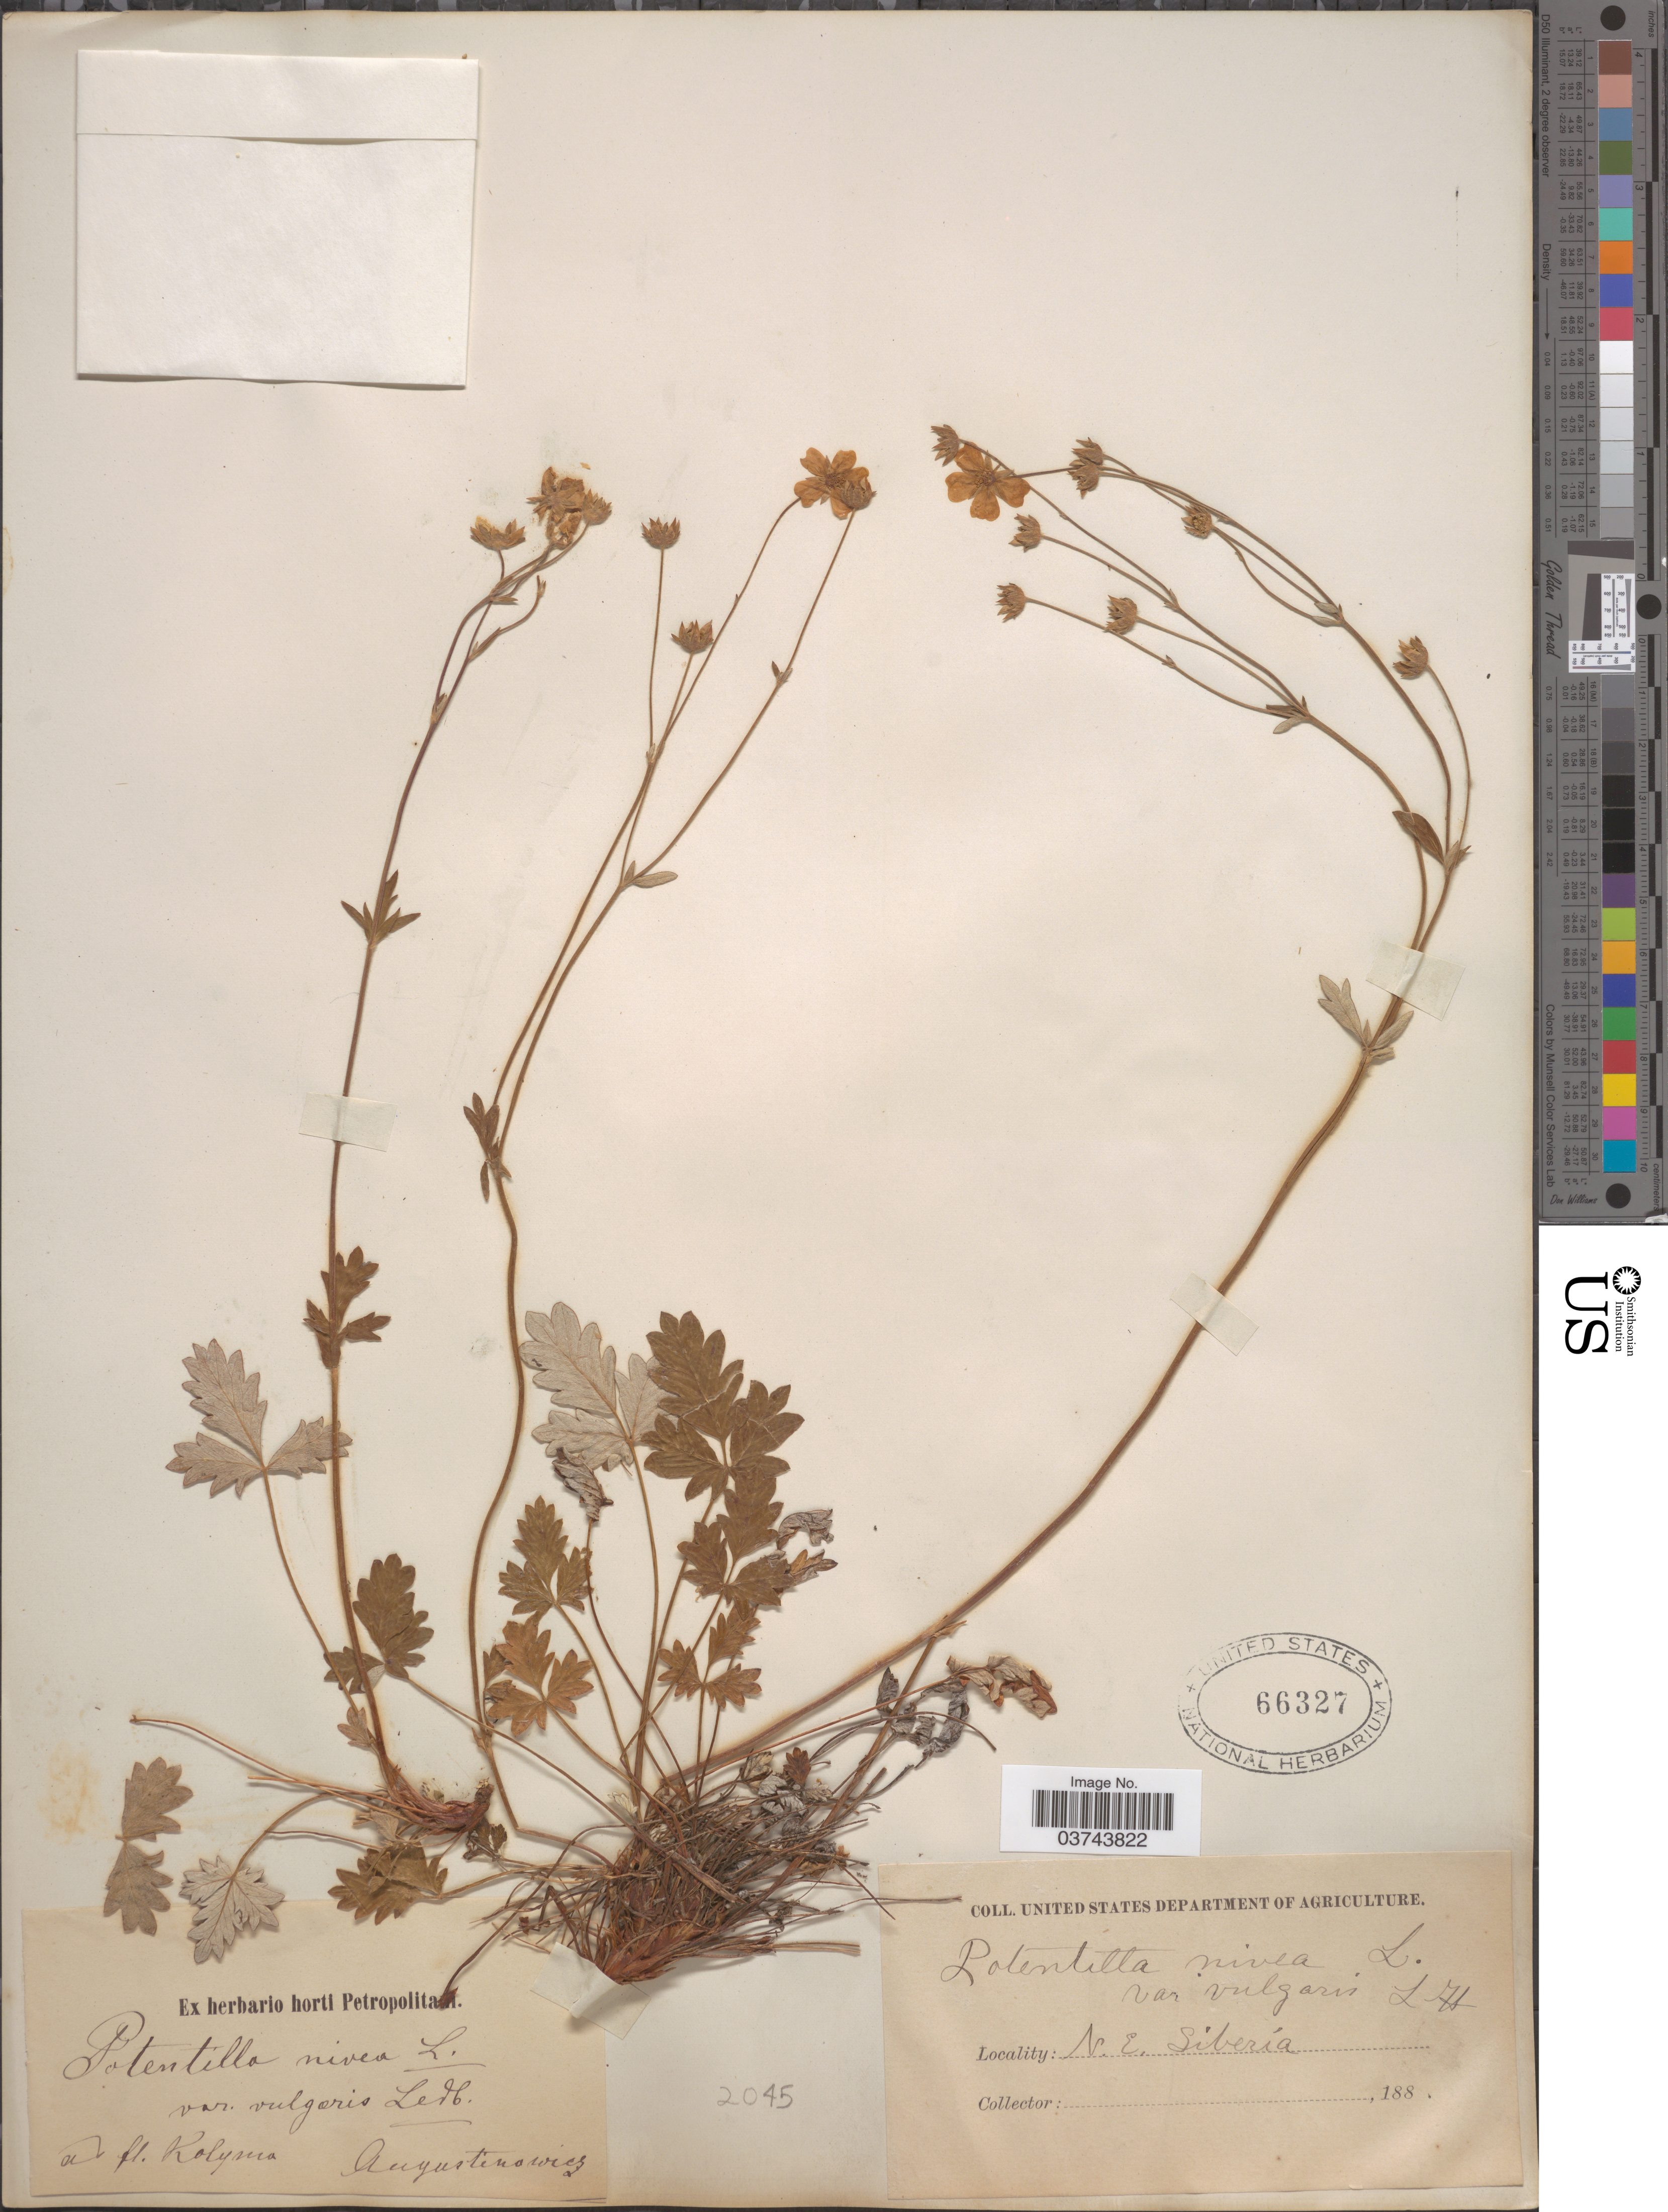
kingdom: Plantae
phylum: Tracheophyta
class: Magnoliopsida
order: Rosales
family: Rosaceae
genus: Potentilla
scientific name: Potentilla nivea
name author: L.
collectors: -. Angustinowicz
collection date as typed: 188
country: Russian Federation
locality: N.E. Siberia. Ad fl. Kolyma.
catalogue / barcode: US 66327